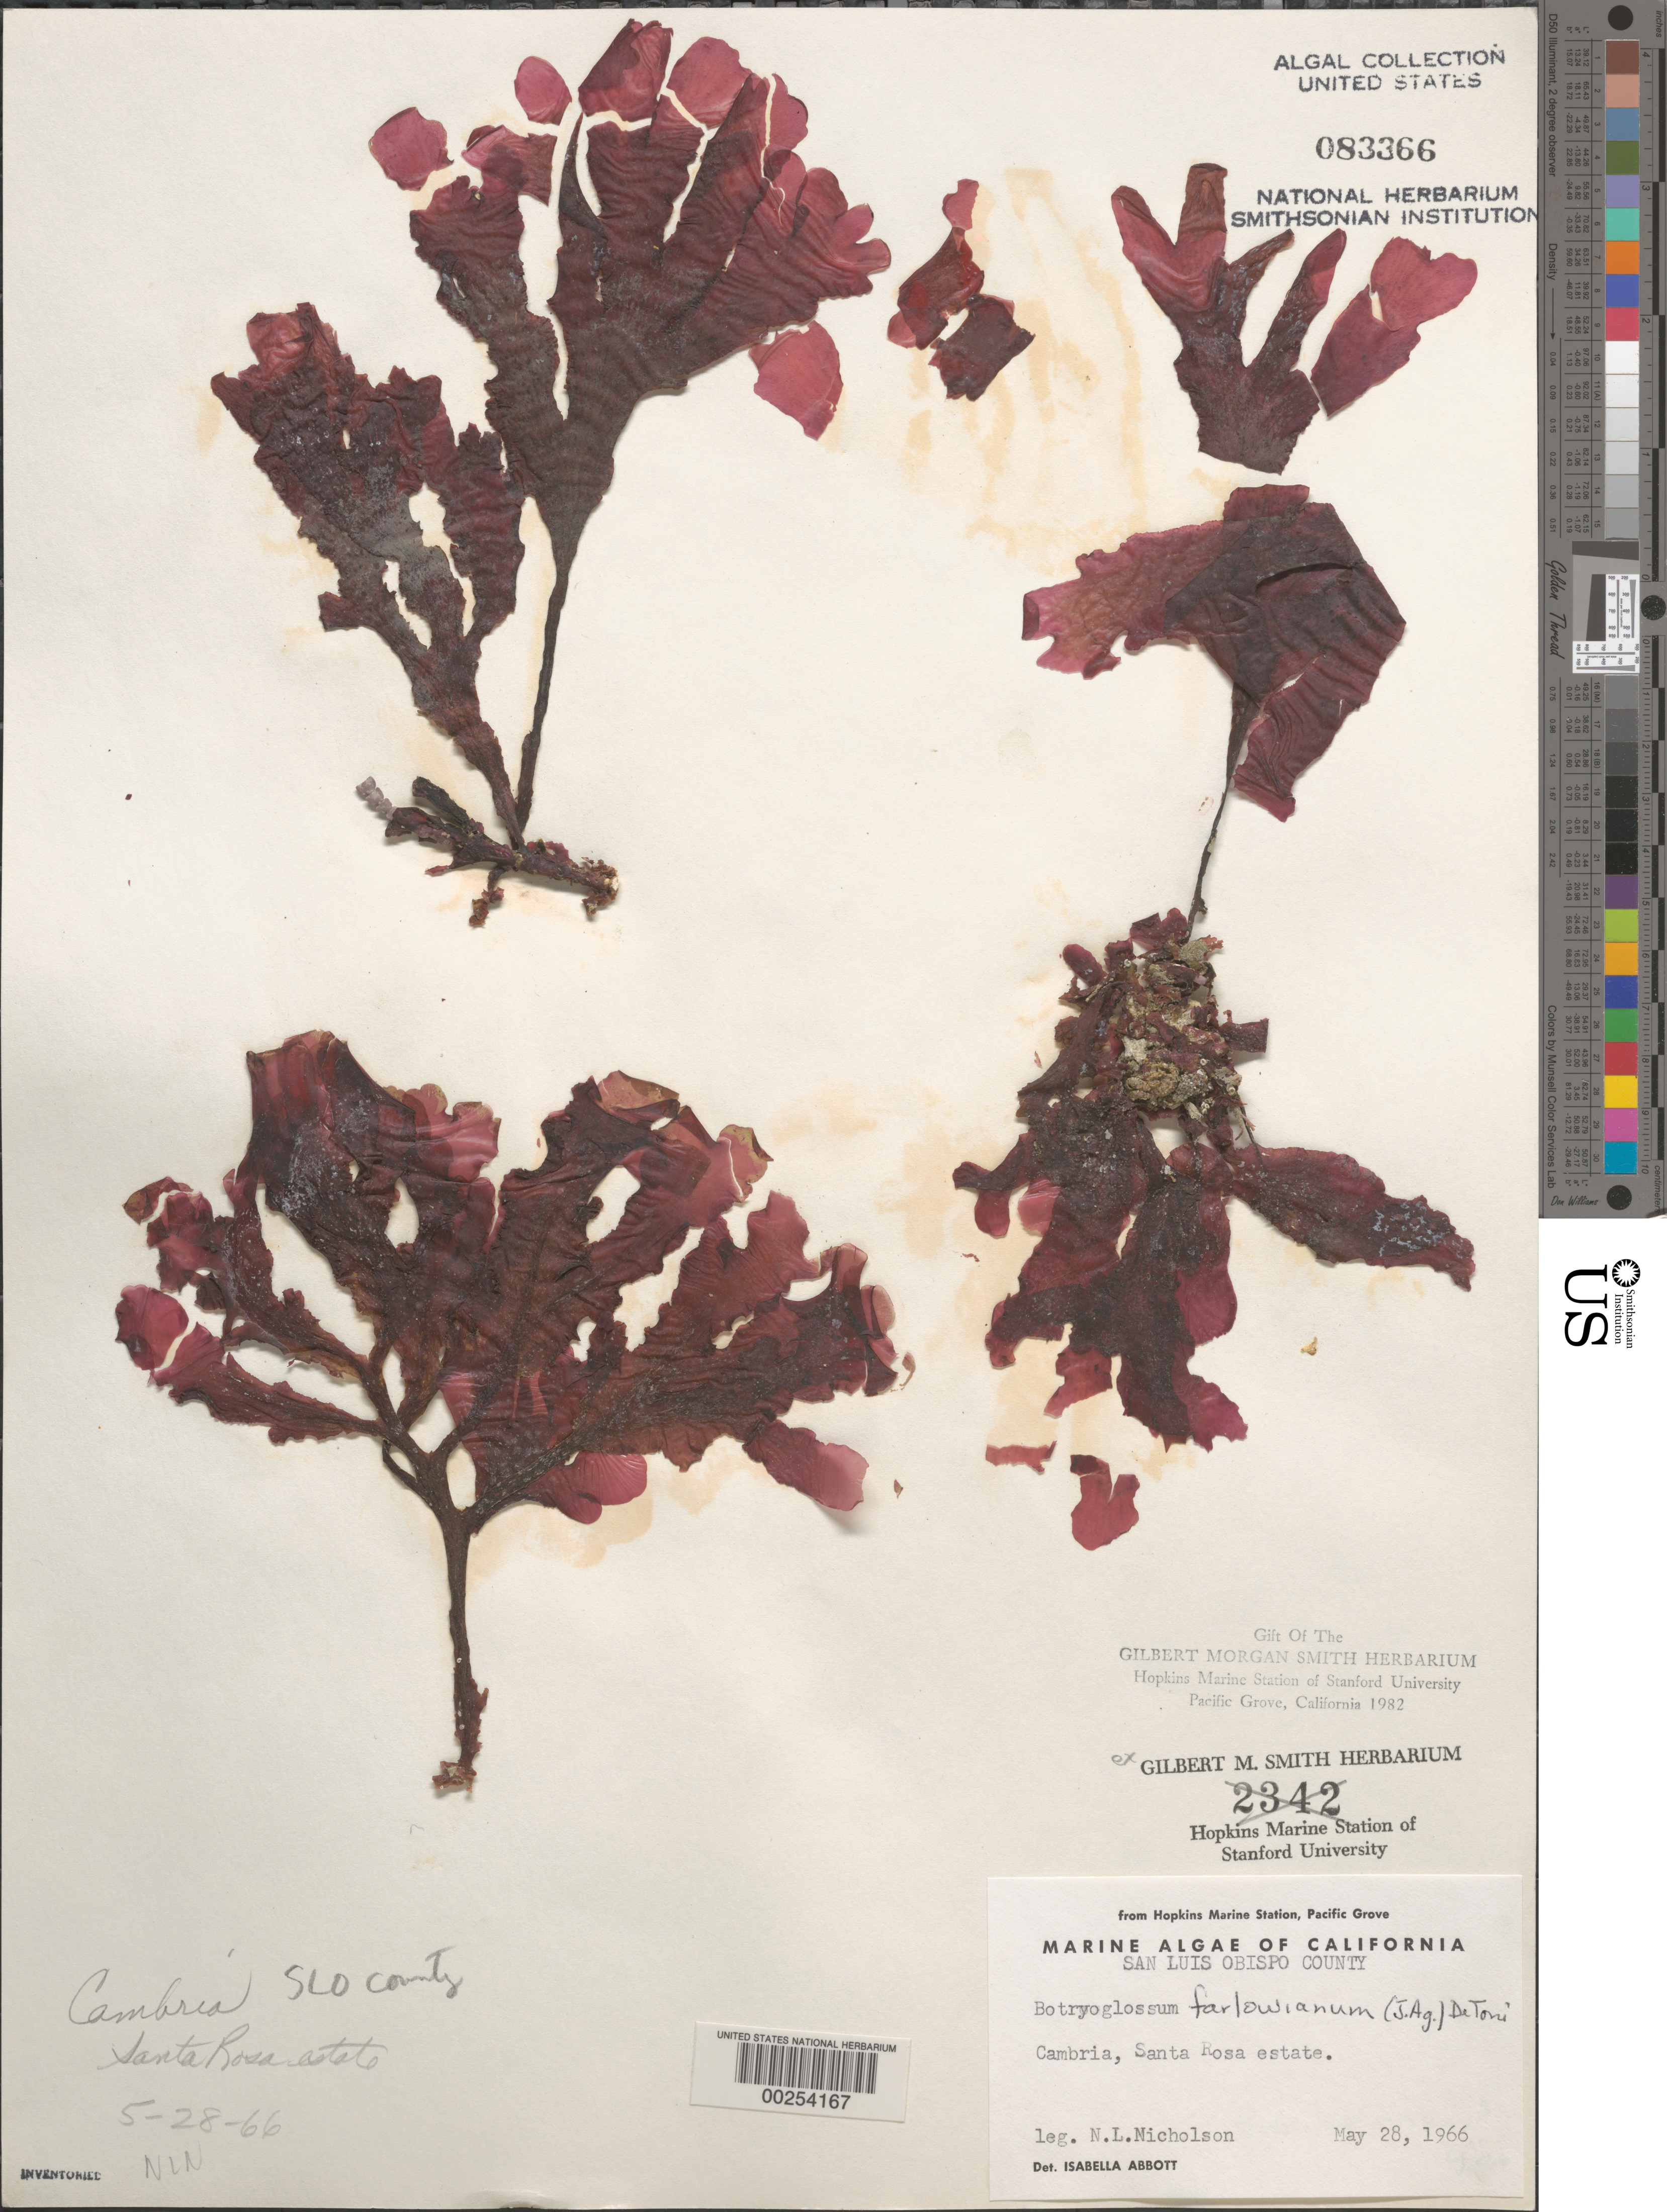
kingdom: Plantae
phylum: Rhodophyta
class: Florideophyceae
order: Ceramiales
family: Delesseriaceae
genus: Botryoglossum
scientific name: Botryoglossum farlowianum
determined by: Abbott, Isabella A.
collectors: N. Nicholson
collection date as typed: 28 May 1966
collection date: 1966-05-28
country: United States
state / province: California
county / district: San Luis Obispo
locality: Cambria, Santa Rosa Estate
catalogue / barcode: US 83366